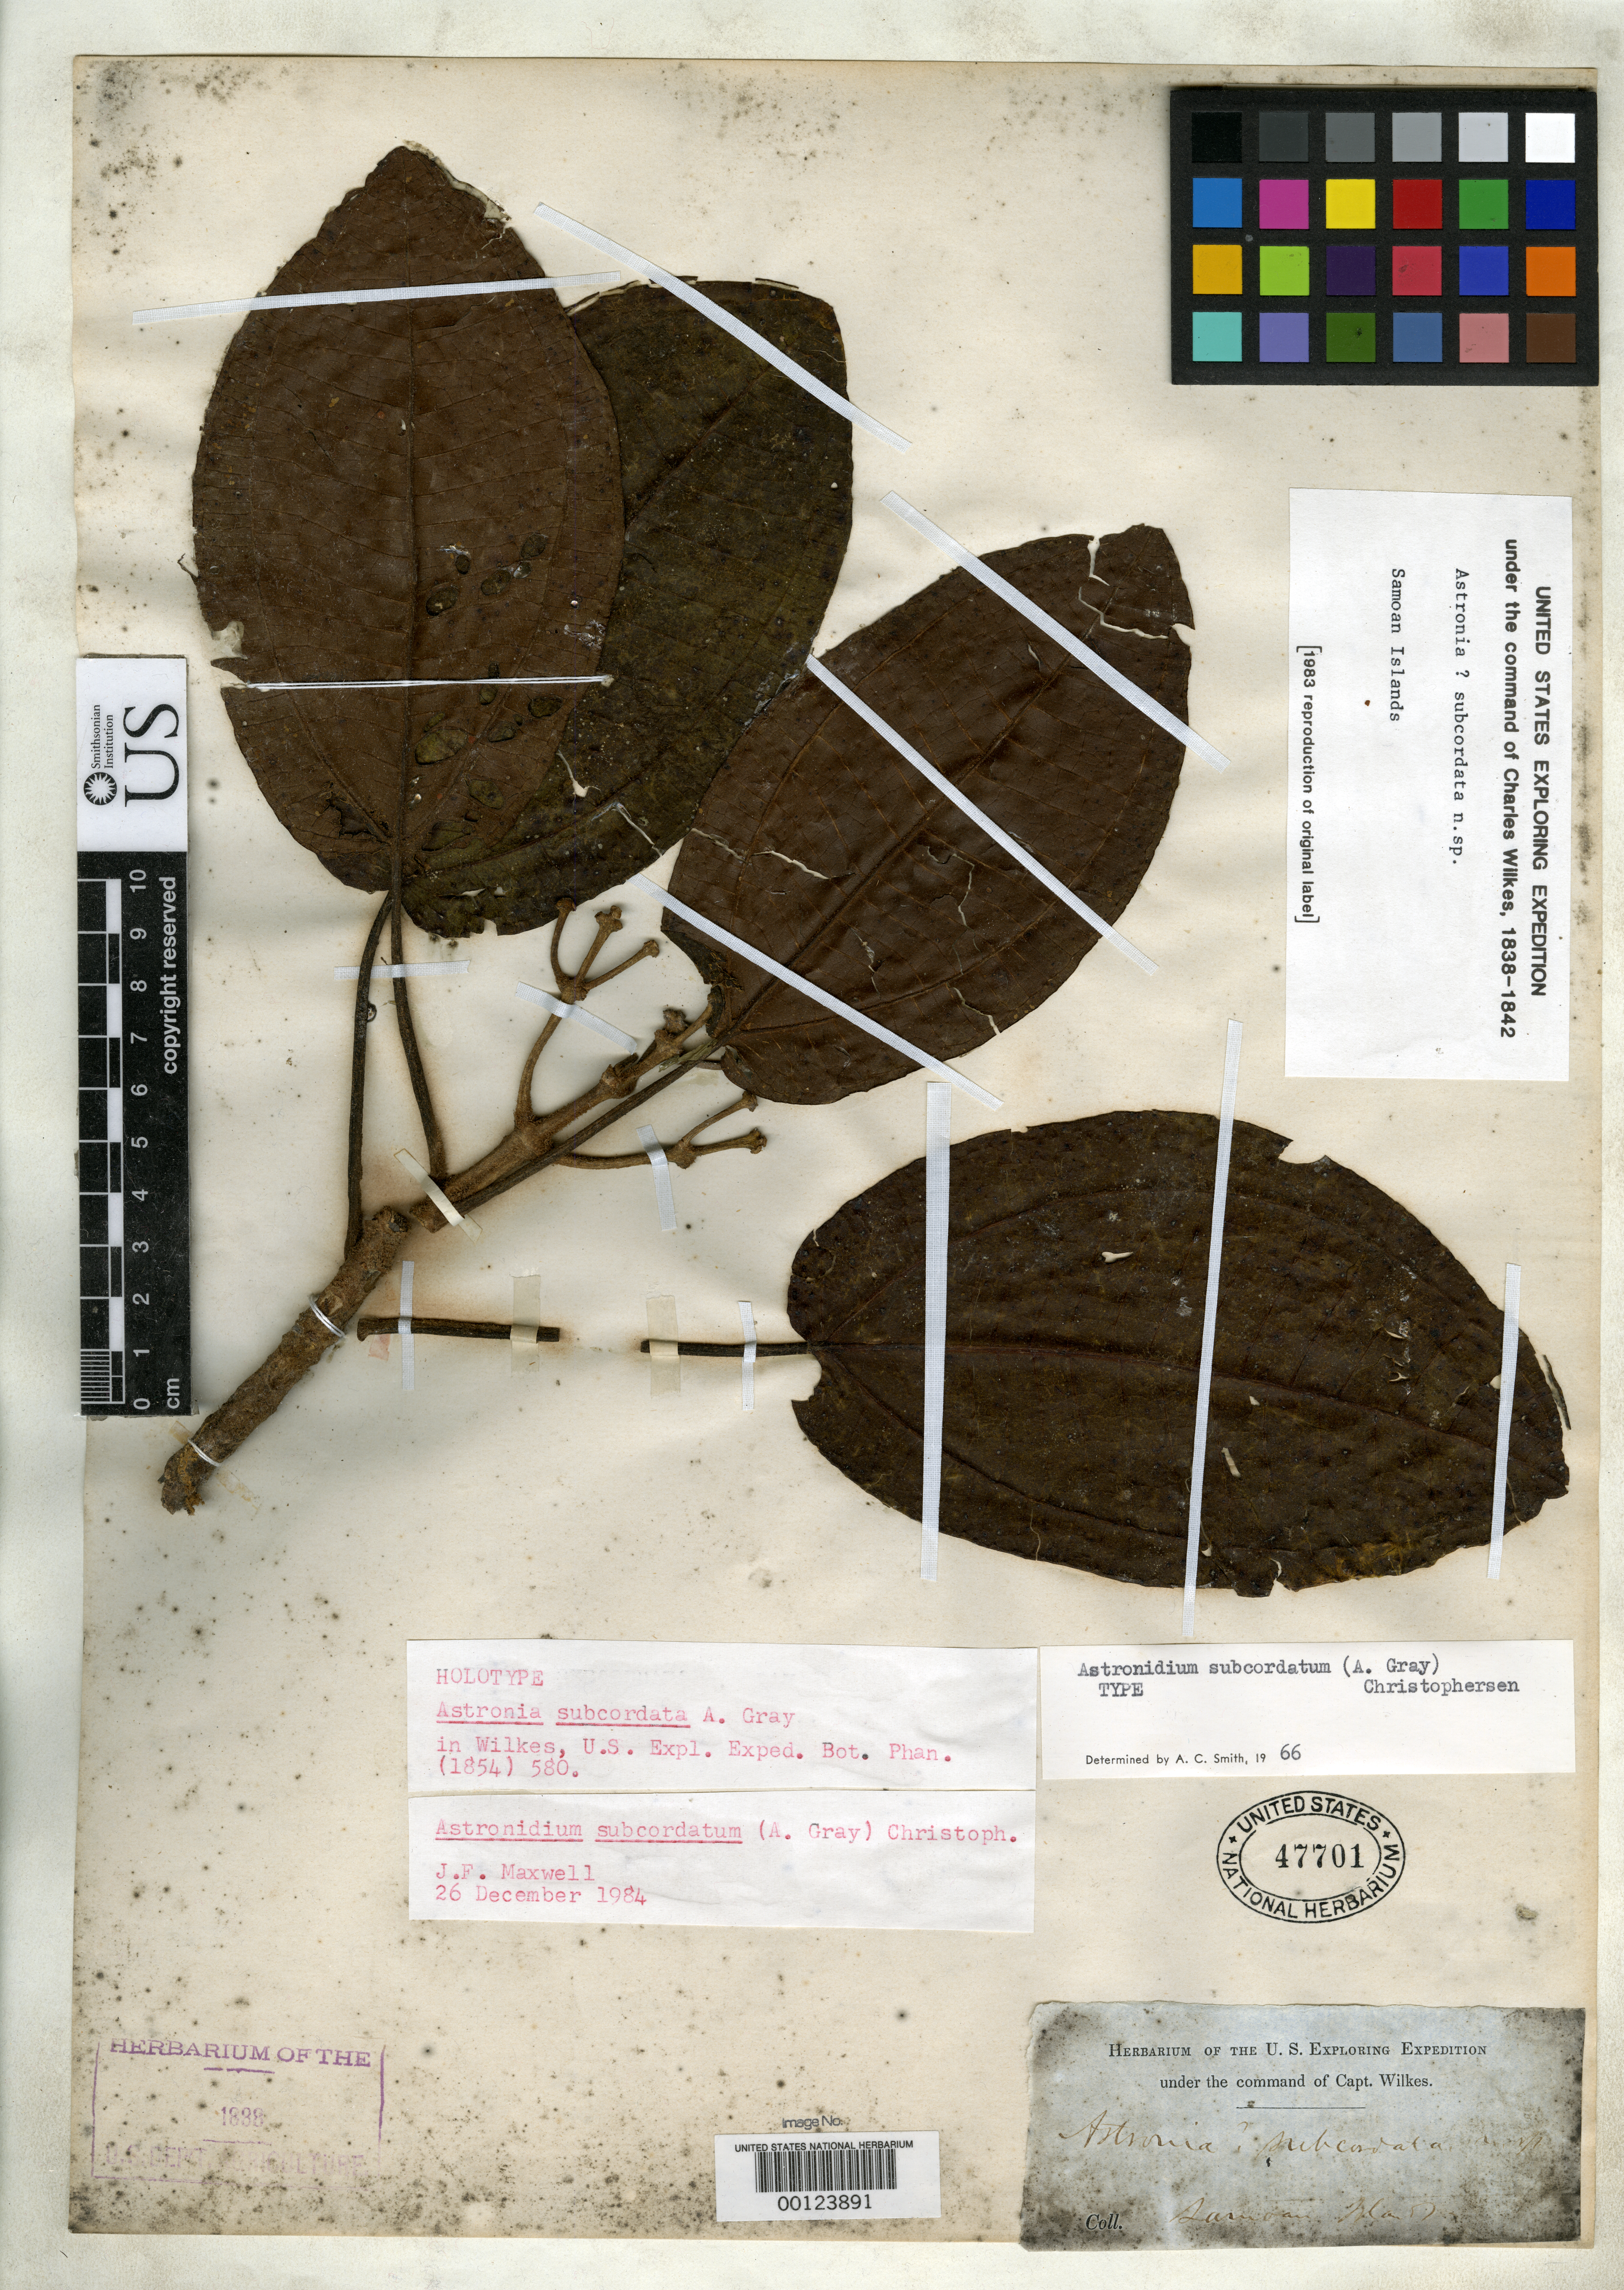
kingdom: Plantae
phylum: Tracheophyta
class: Magnoliopsida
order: Myrtales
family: Melastomataceae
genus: Astronia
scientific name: Astronia subcordata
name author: A. Gray in Wilkes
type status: Holotype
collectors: Wilkes Explor. Exped.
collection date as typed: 1838 to -- --- 1842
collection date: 1838/1842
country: American Samoa / Samoa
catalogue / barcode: US 47701